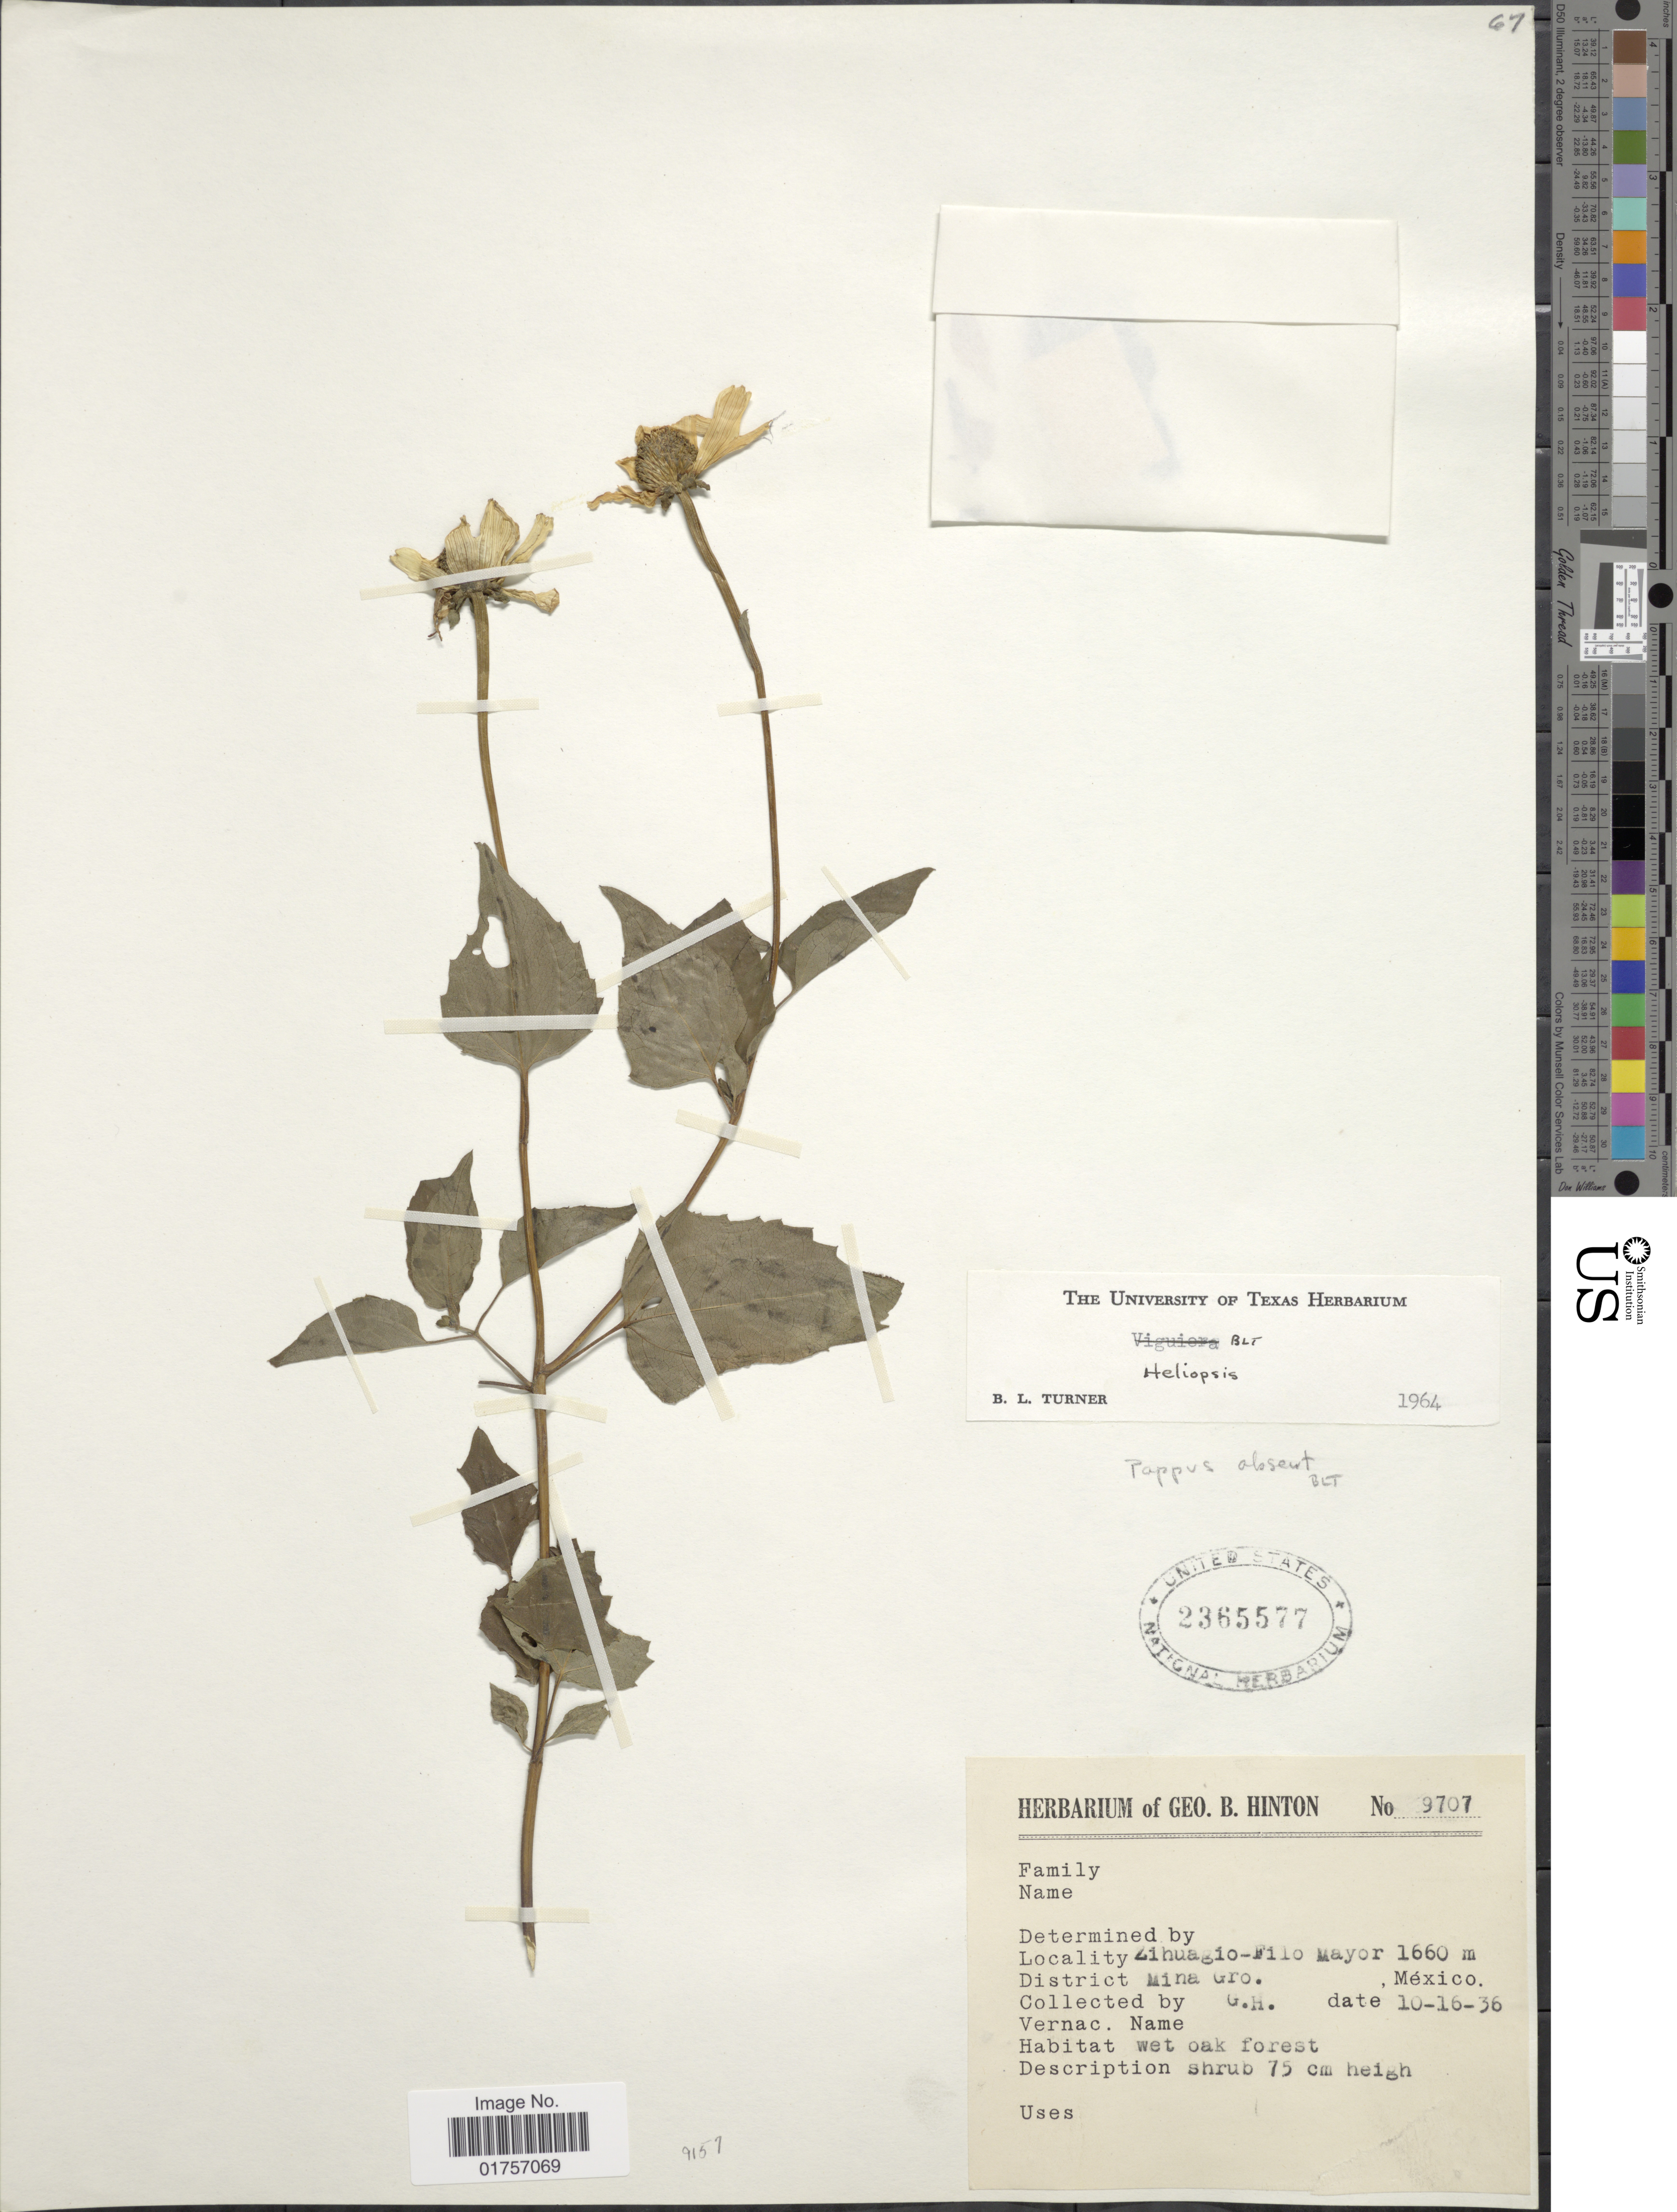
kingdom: Plantae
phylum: Tracheophyta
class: Magnoliopsida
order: Asterales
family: Asteraceae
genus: Heliopsis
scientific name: Heliopsis sp.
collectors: G. B. Hinton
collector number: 9707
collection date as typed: Transcribed d/m/y: 16/10/36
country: Mexico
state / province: Guerrero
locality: Zihuagio-Filo Mayor. District Mina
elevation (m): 1660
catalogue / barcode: US 2365577